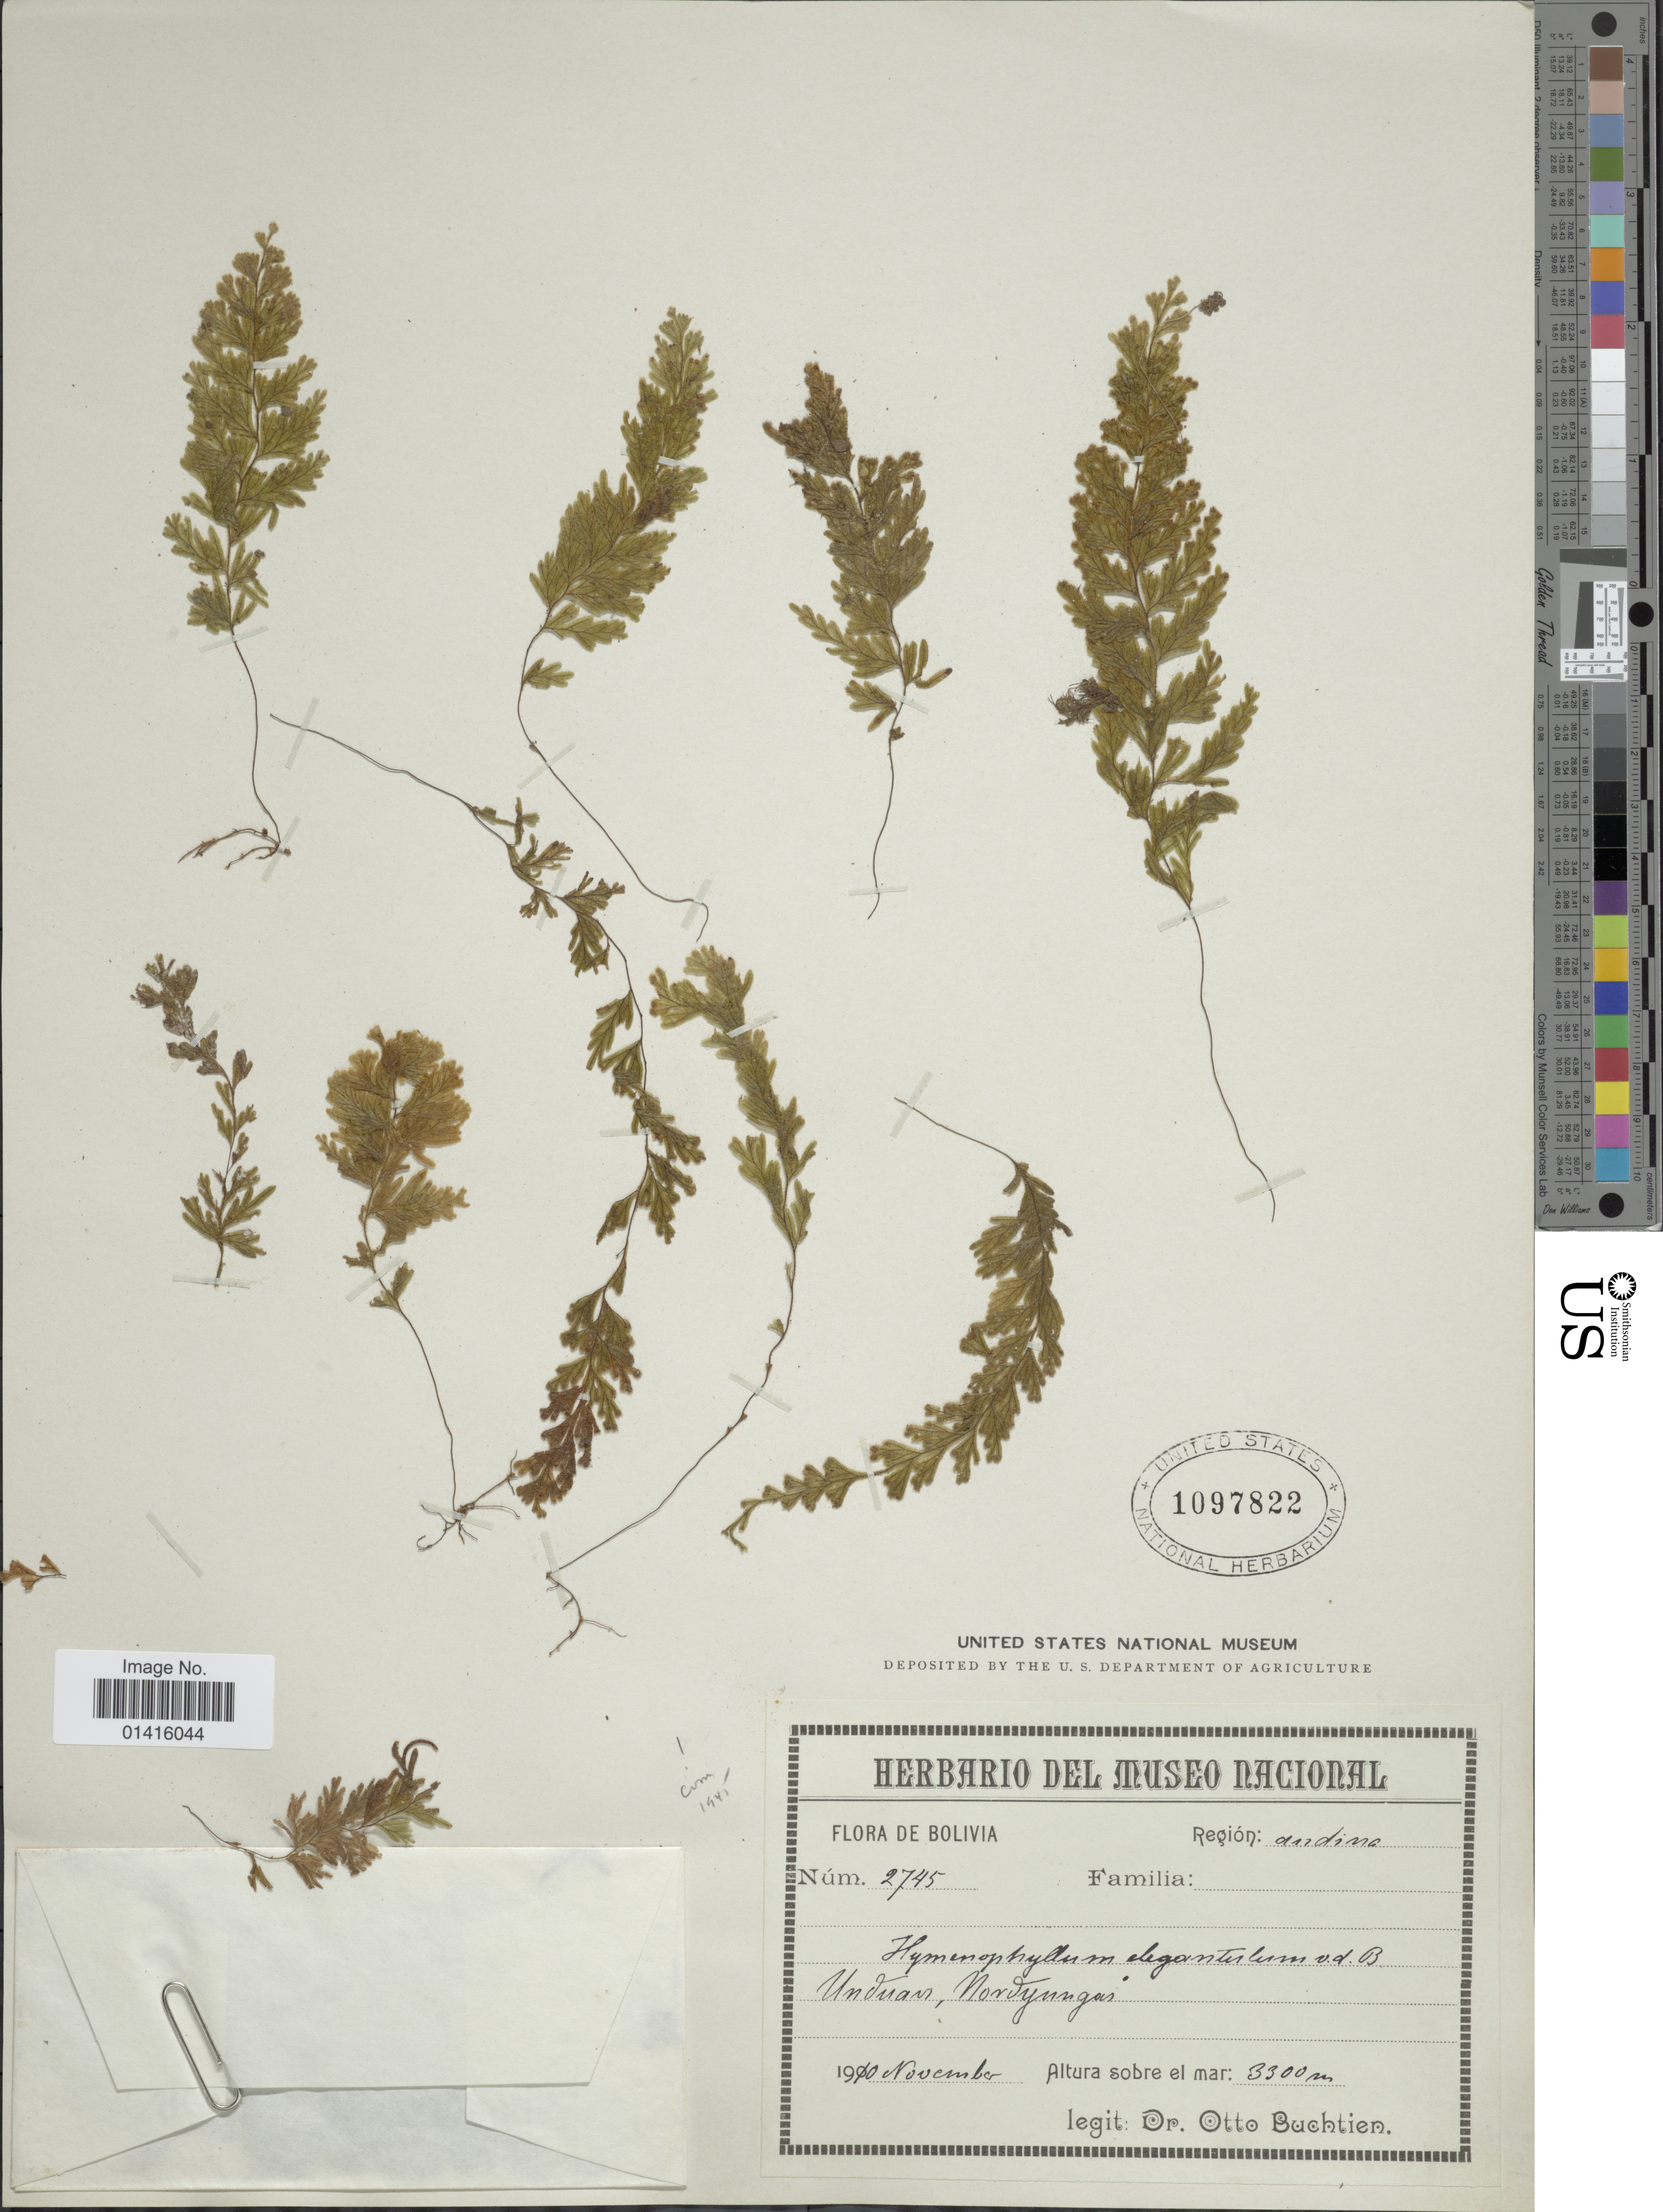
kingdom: Plantae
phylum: Tracheophyta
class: Polypodiopsida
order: Hymenophyllales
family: Hymenophyllaceae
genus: Hymenophyllum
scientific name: Hymenophyllum elegantulum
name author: Bosch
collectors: O. Buchtien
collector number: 2745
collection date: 1910-11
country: Bolivia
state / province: La Paz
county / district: Nor Yungas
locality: Unduavi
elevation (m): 3300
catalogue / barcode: US 1097822